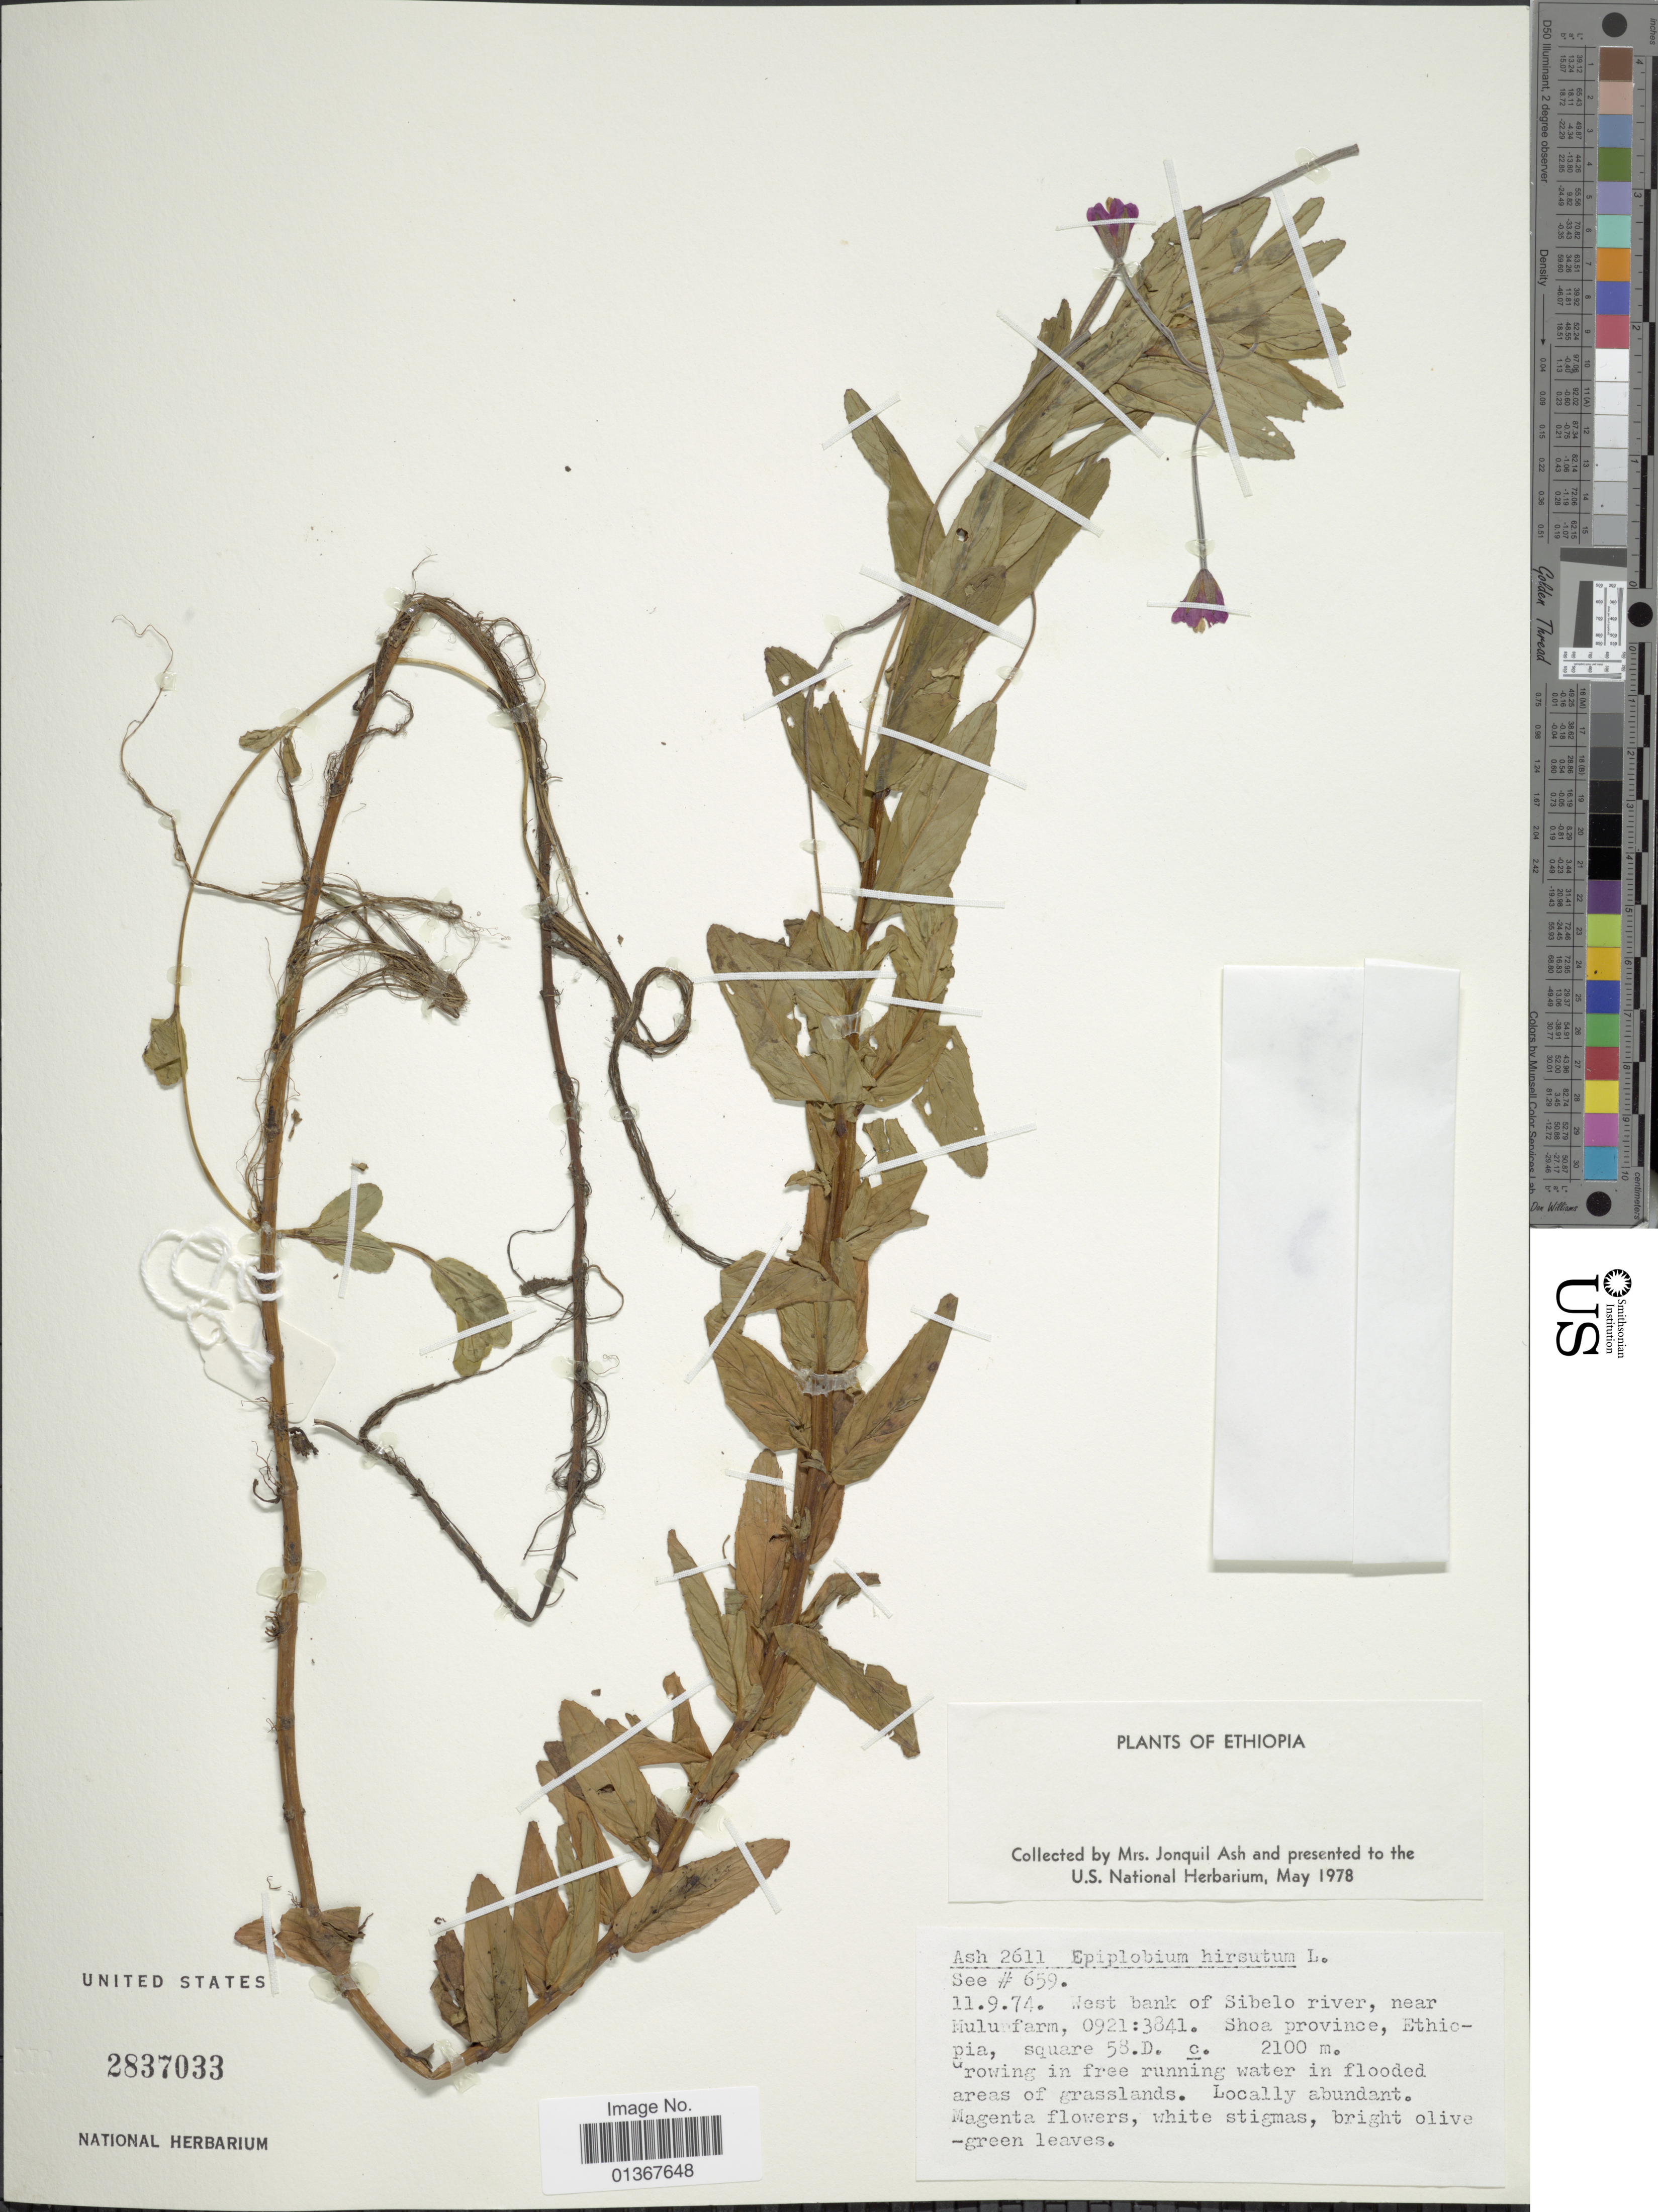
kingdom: Plantae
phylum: Tracheophyta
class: Magnoliopsida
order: Myrtales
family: Onagraceae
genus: Epilobium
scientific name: Epilobium hirsutum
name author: L.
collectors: J. Ash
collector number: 2611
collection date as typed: Transcribed d/m/y: 11/9/74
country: Ethiopia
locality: West bank of Sibelo river, near Mulu farm, 0921:3841. Shoa province, Ethicpia square 58.D.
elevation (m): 2100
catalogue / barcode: US 2837033